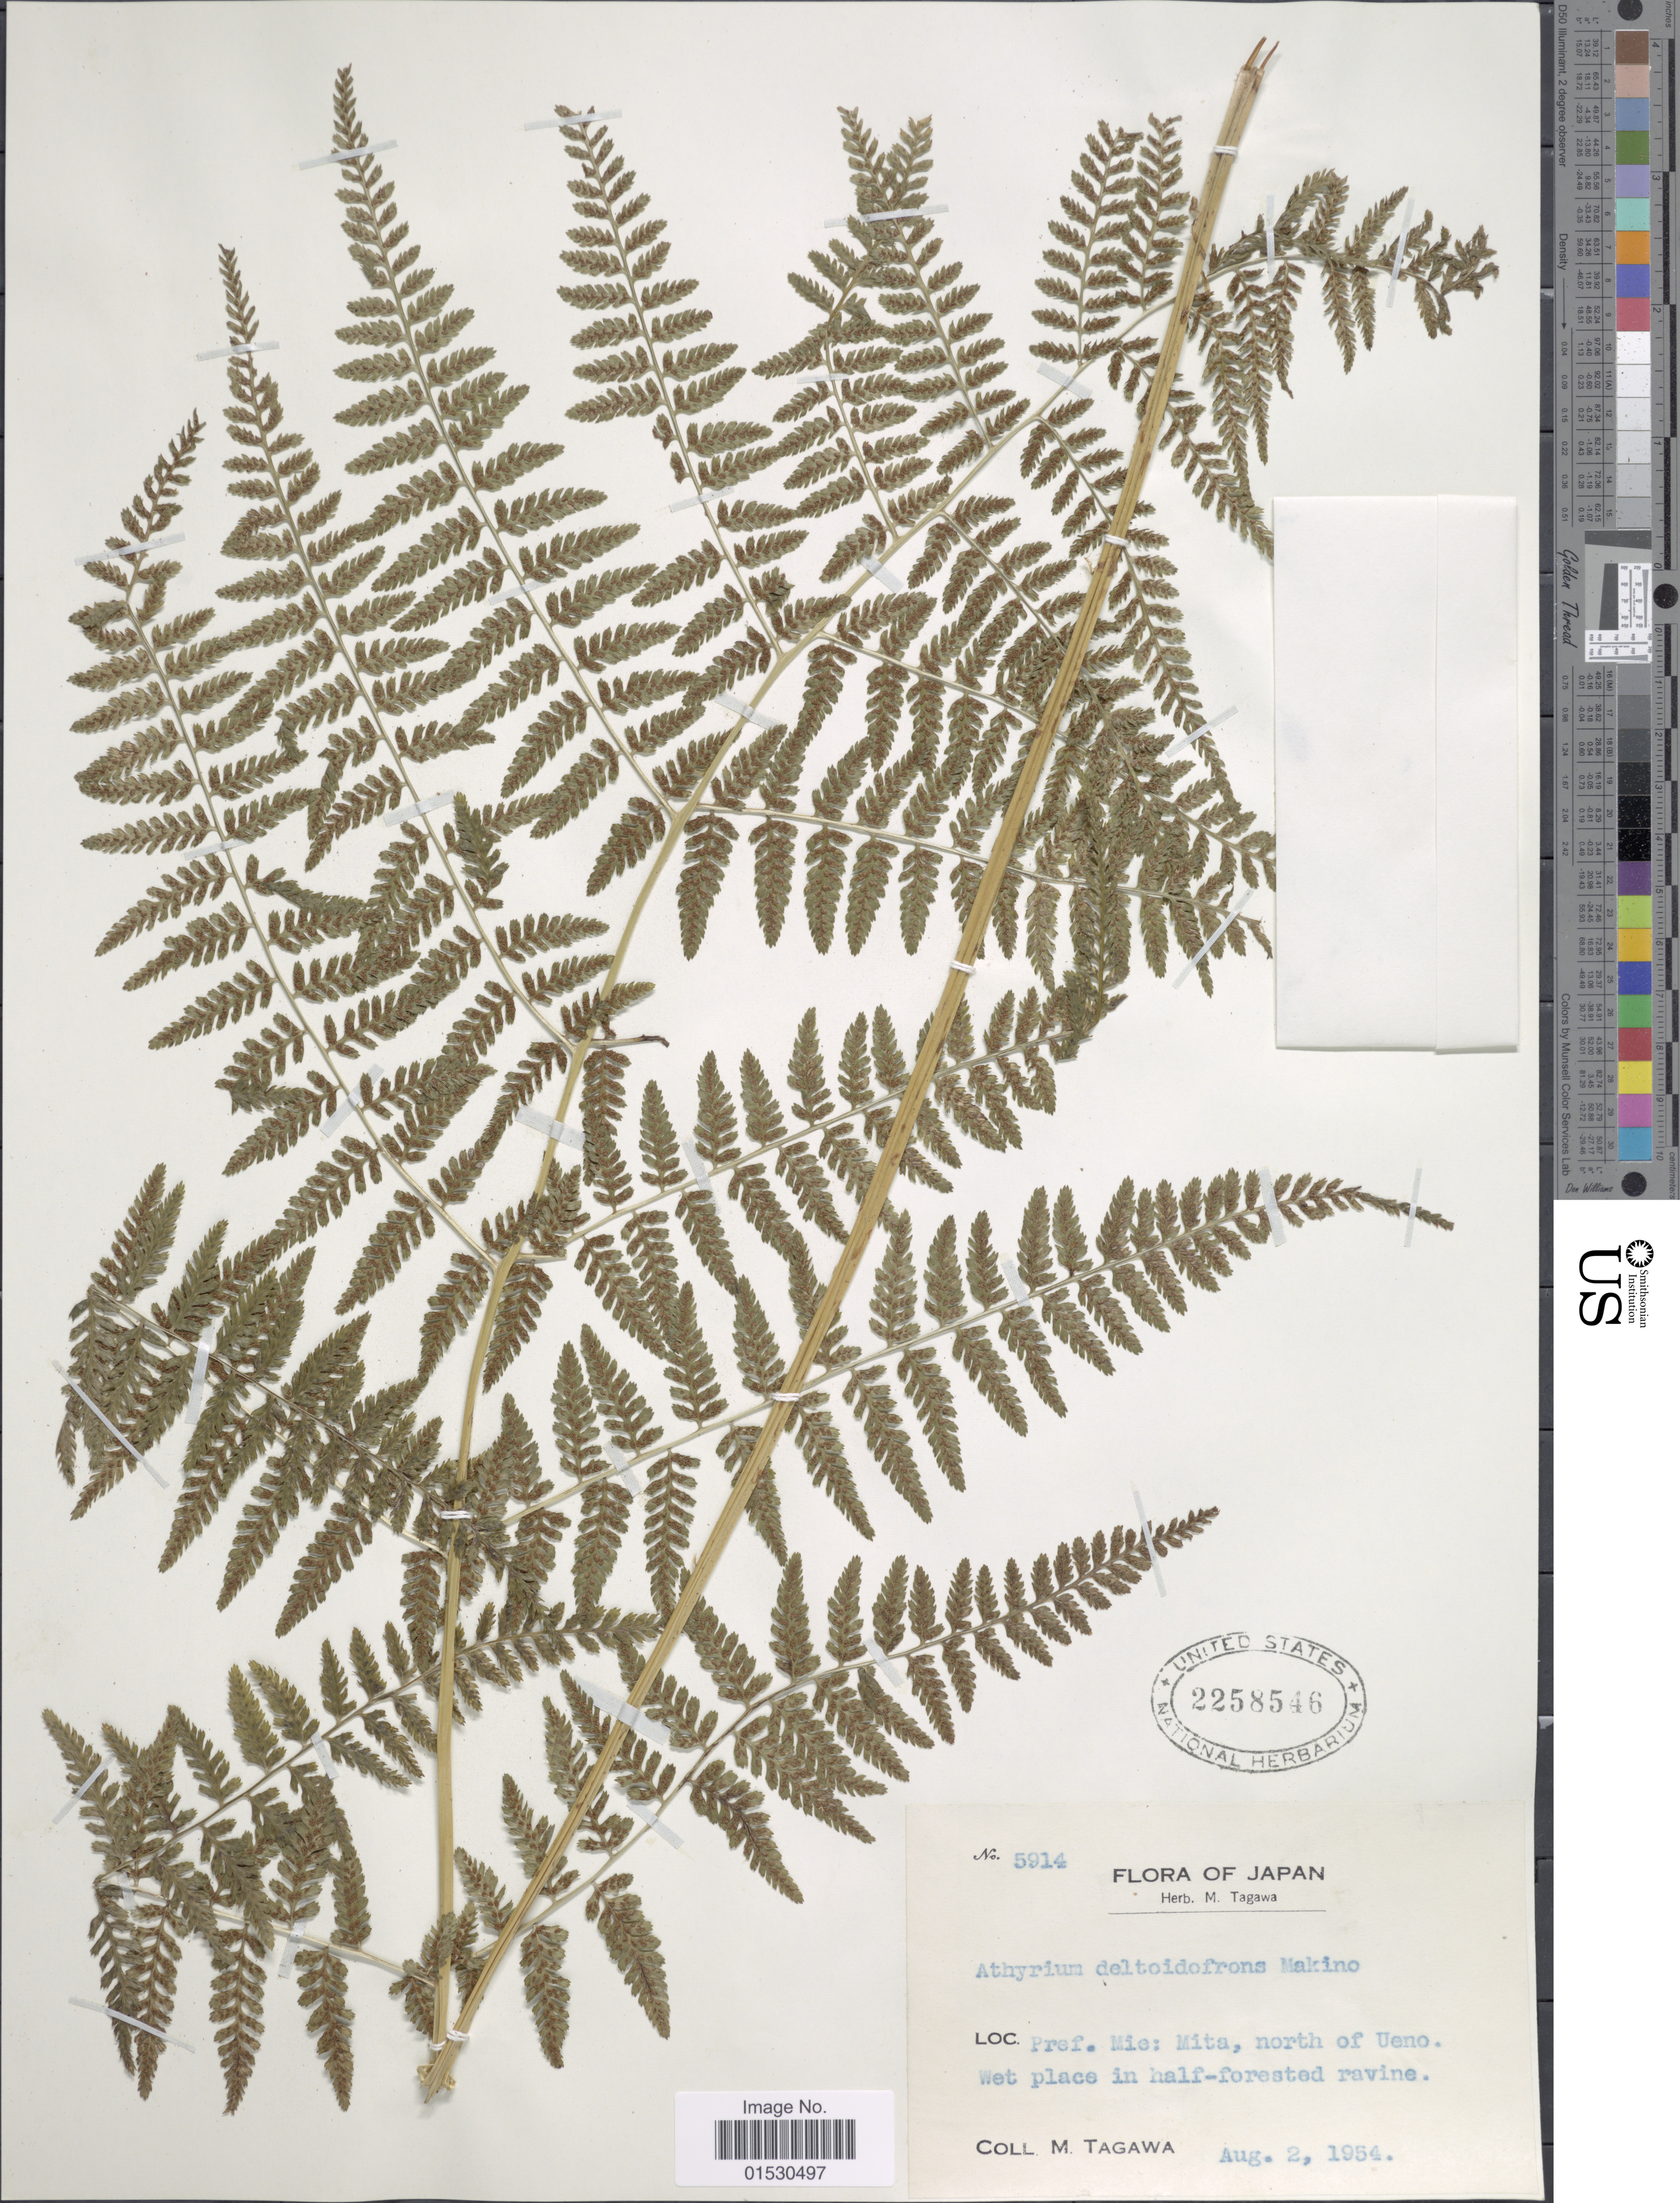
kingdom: Plantae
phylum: Tracheophyta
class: Polypodiopsida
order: Polypodiales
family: Athyriaceae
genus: Athyrium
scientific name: Athyrium deltoidofrons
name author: Makino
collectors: M. Tagawa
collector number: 5914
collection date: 1954-08-02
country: Japan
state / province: Mie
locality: Mita, north of Ueno. Wet place in half-forested ravine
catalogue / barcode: US 2258546